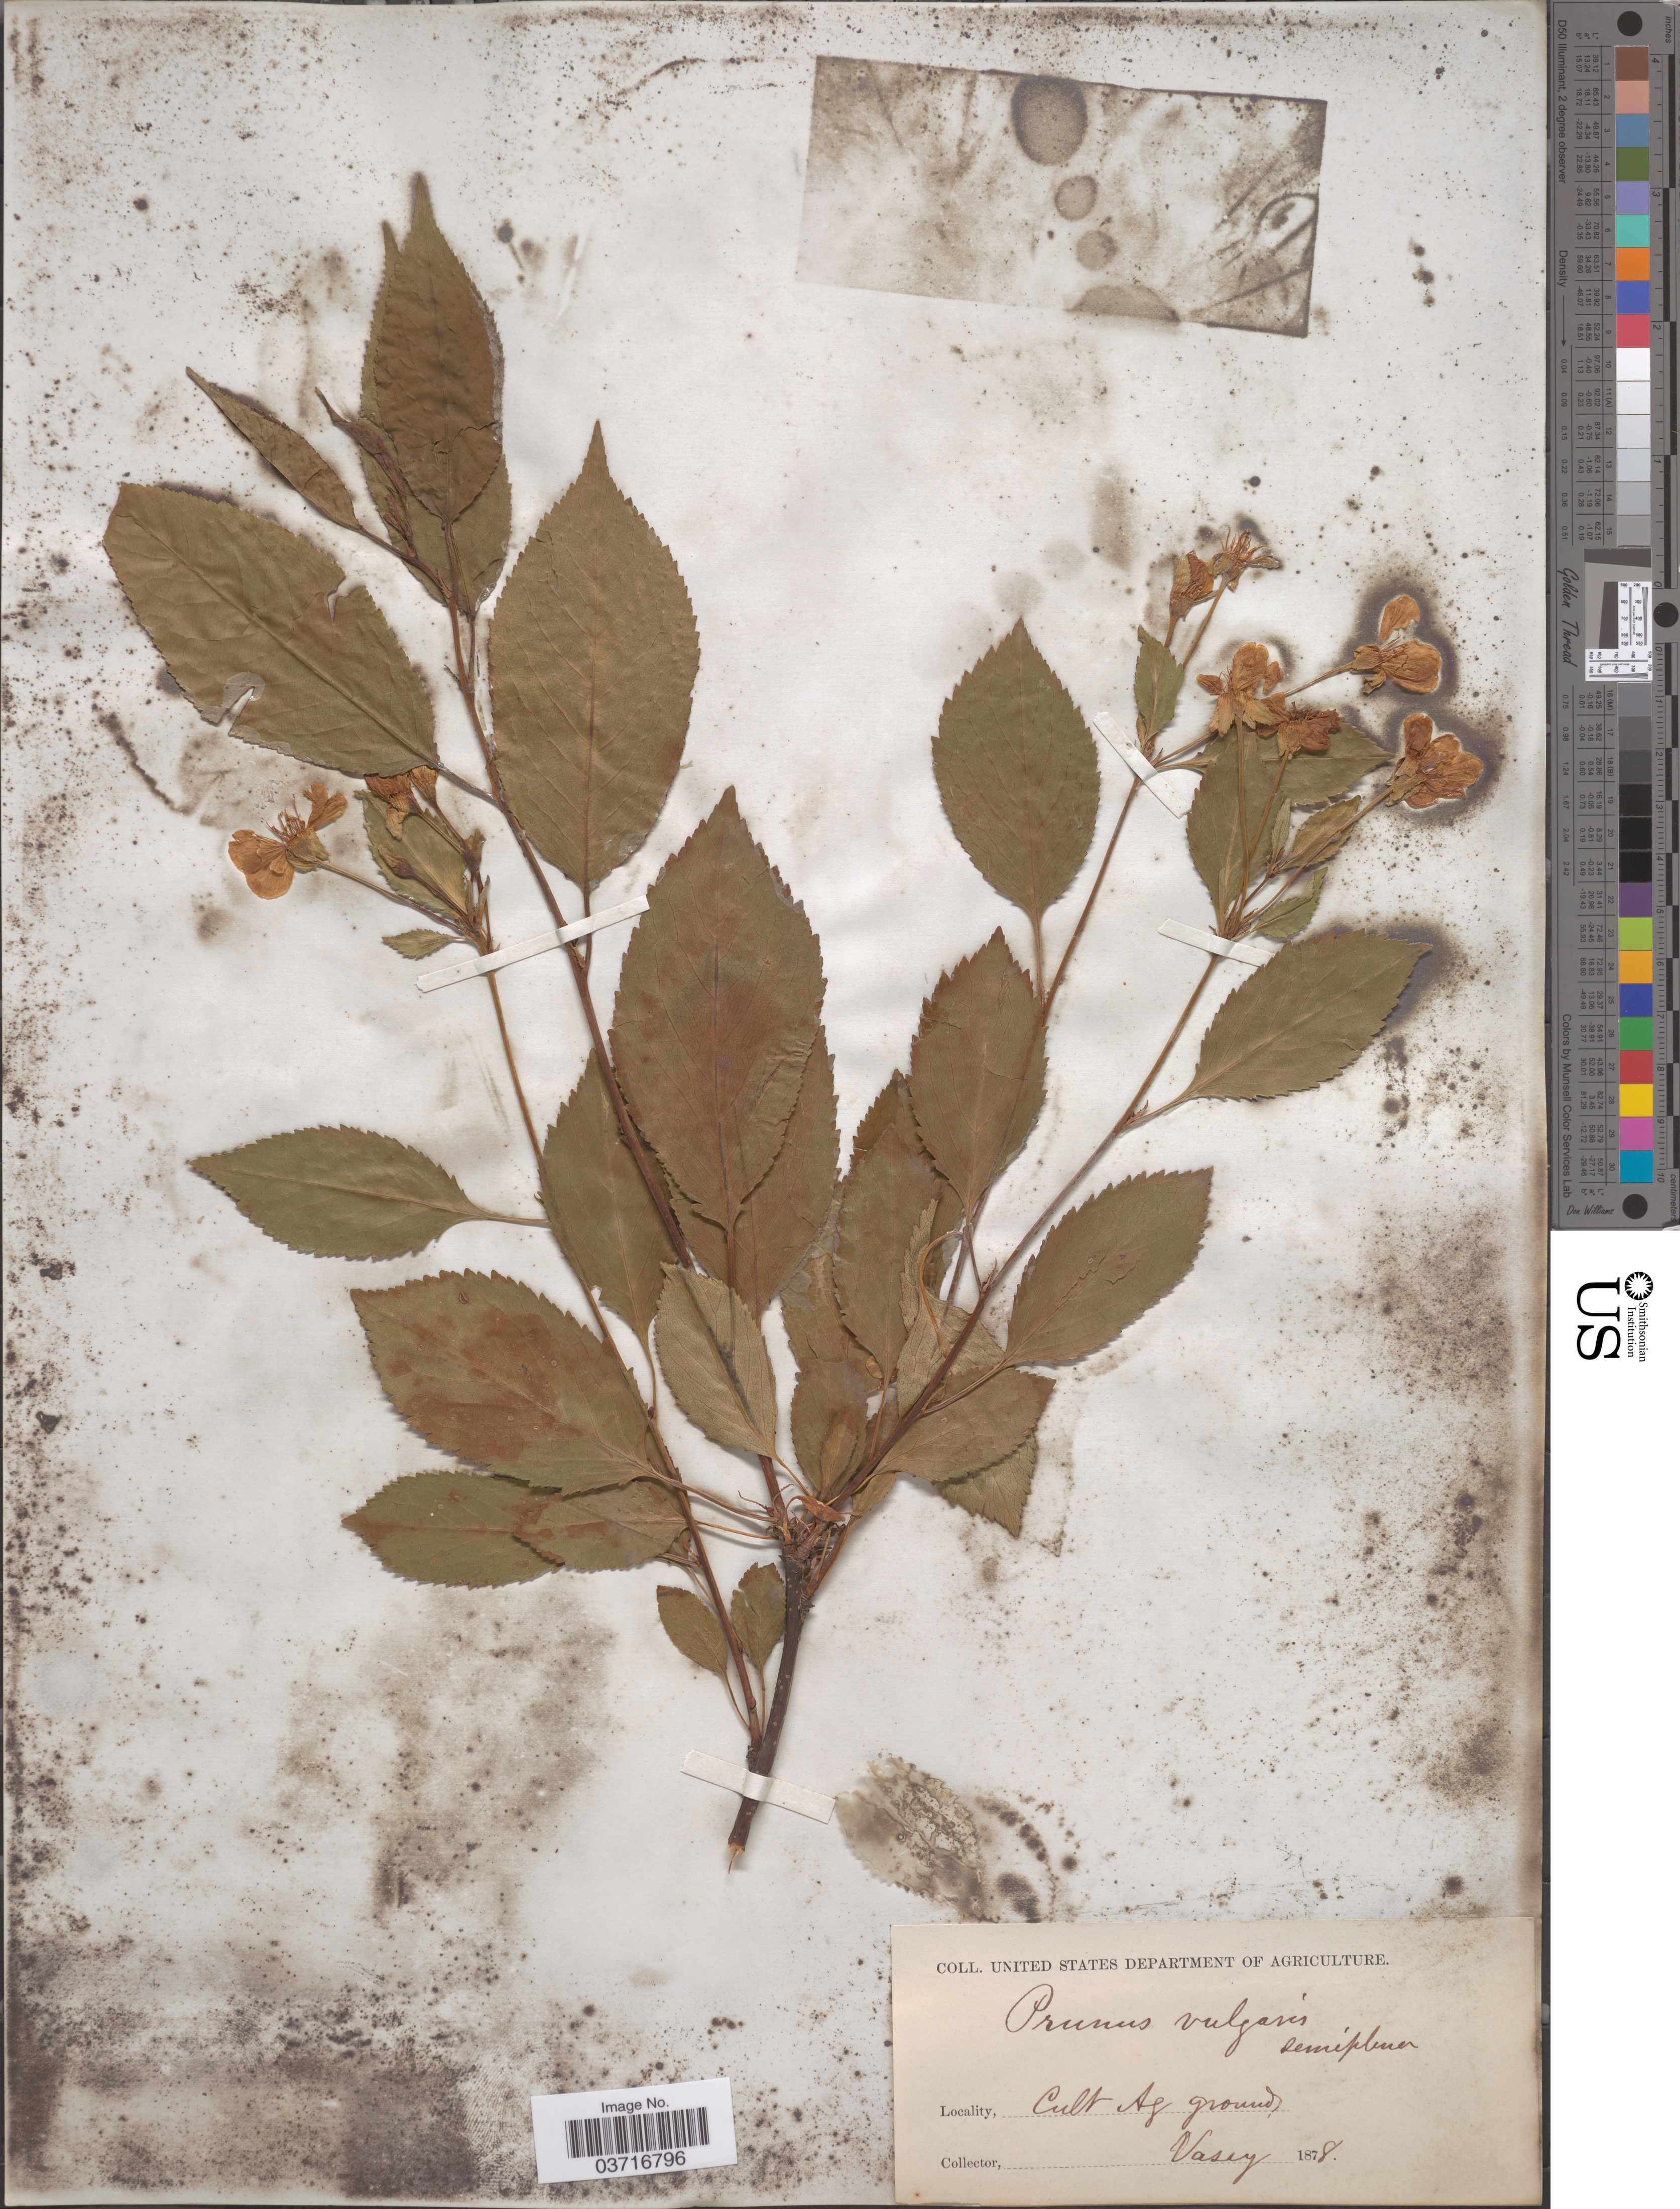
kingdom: Plantae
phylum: Tracheophyta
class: Magnoliopsida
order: Rosales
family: Rosaceae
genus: Prunus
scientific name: Prunus vulgaris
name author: (Mill.) Schur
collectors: Vasey, --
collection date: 1878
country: United States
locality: Ag. ground.